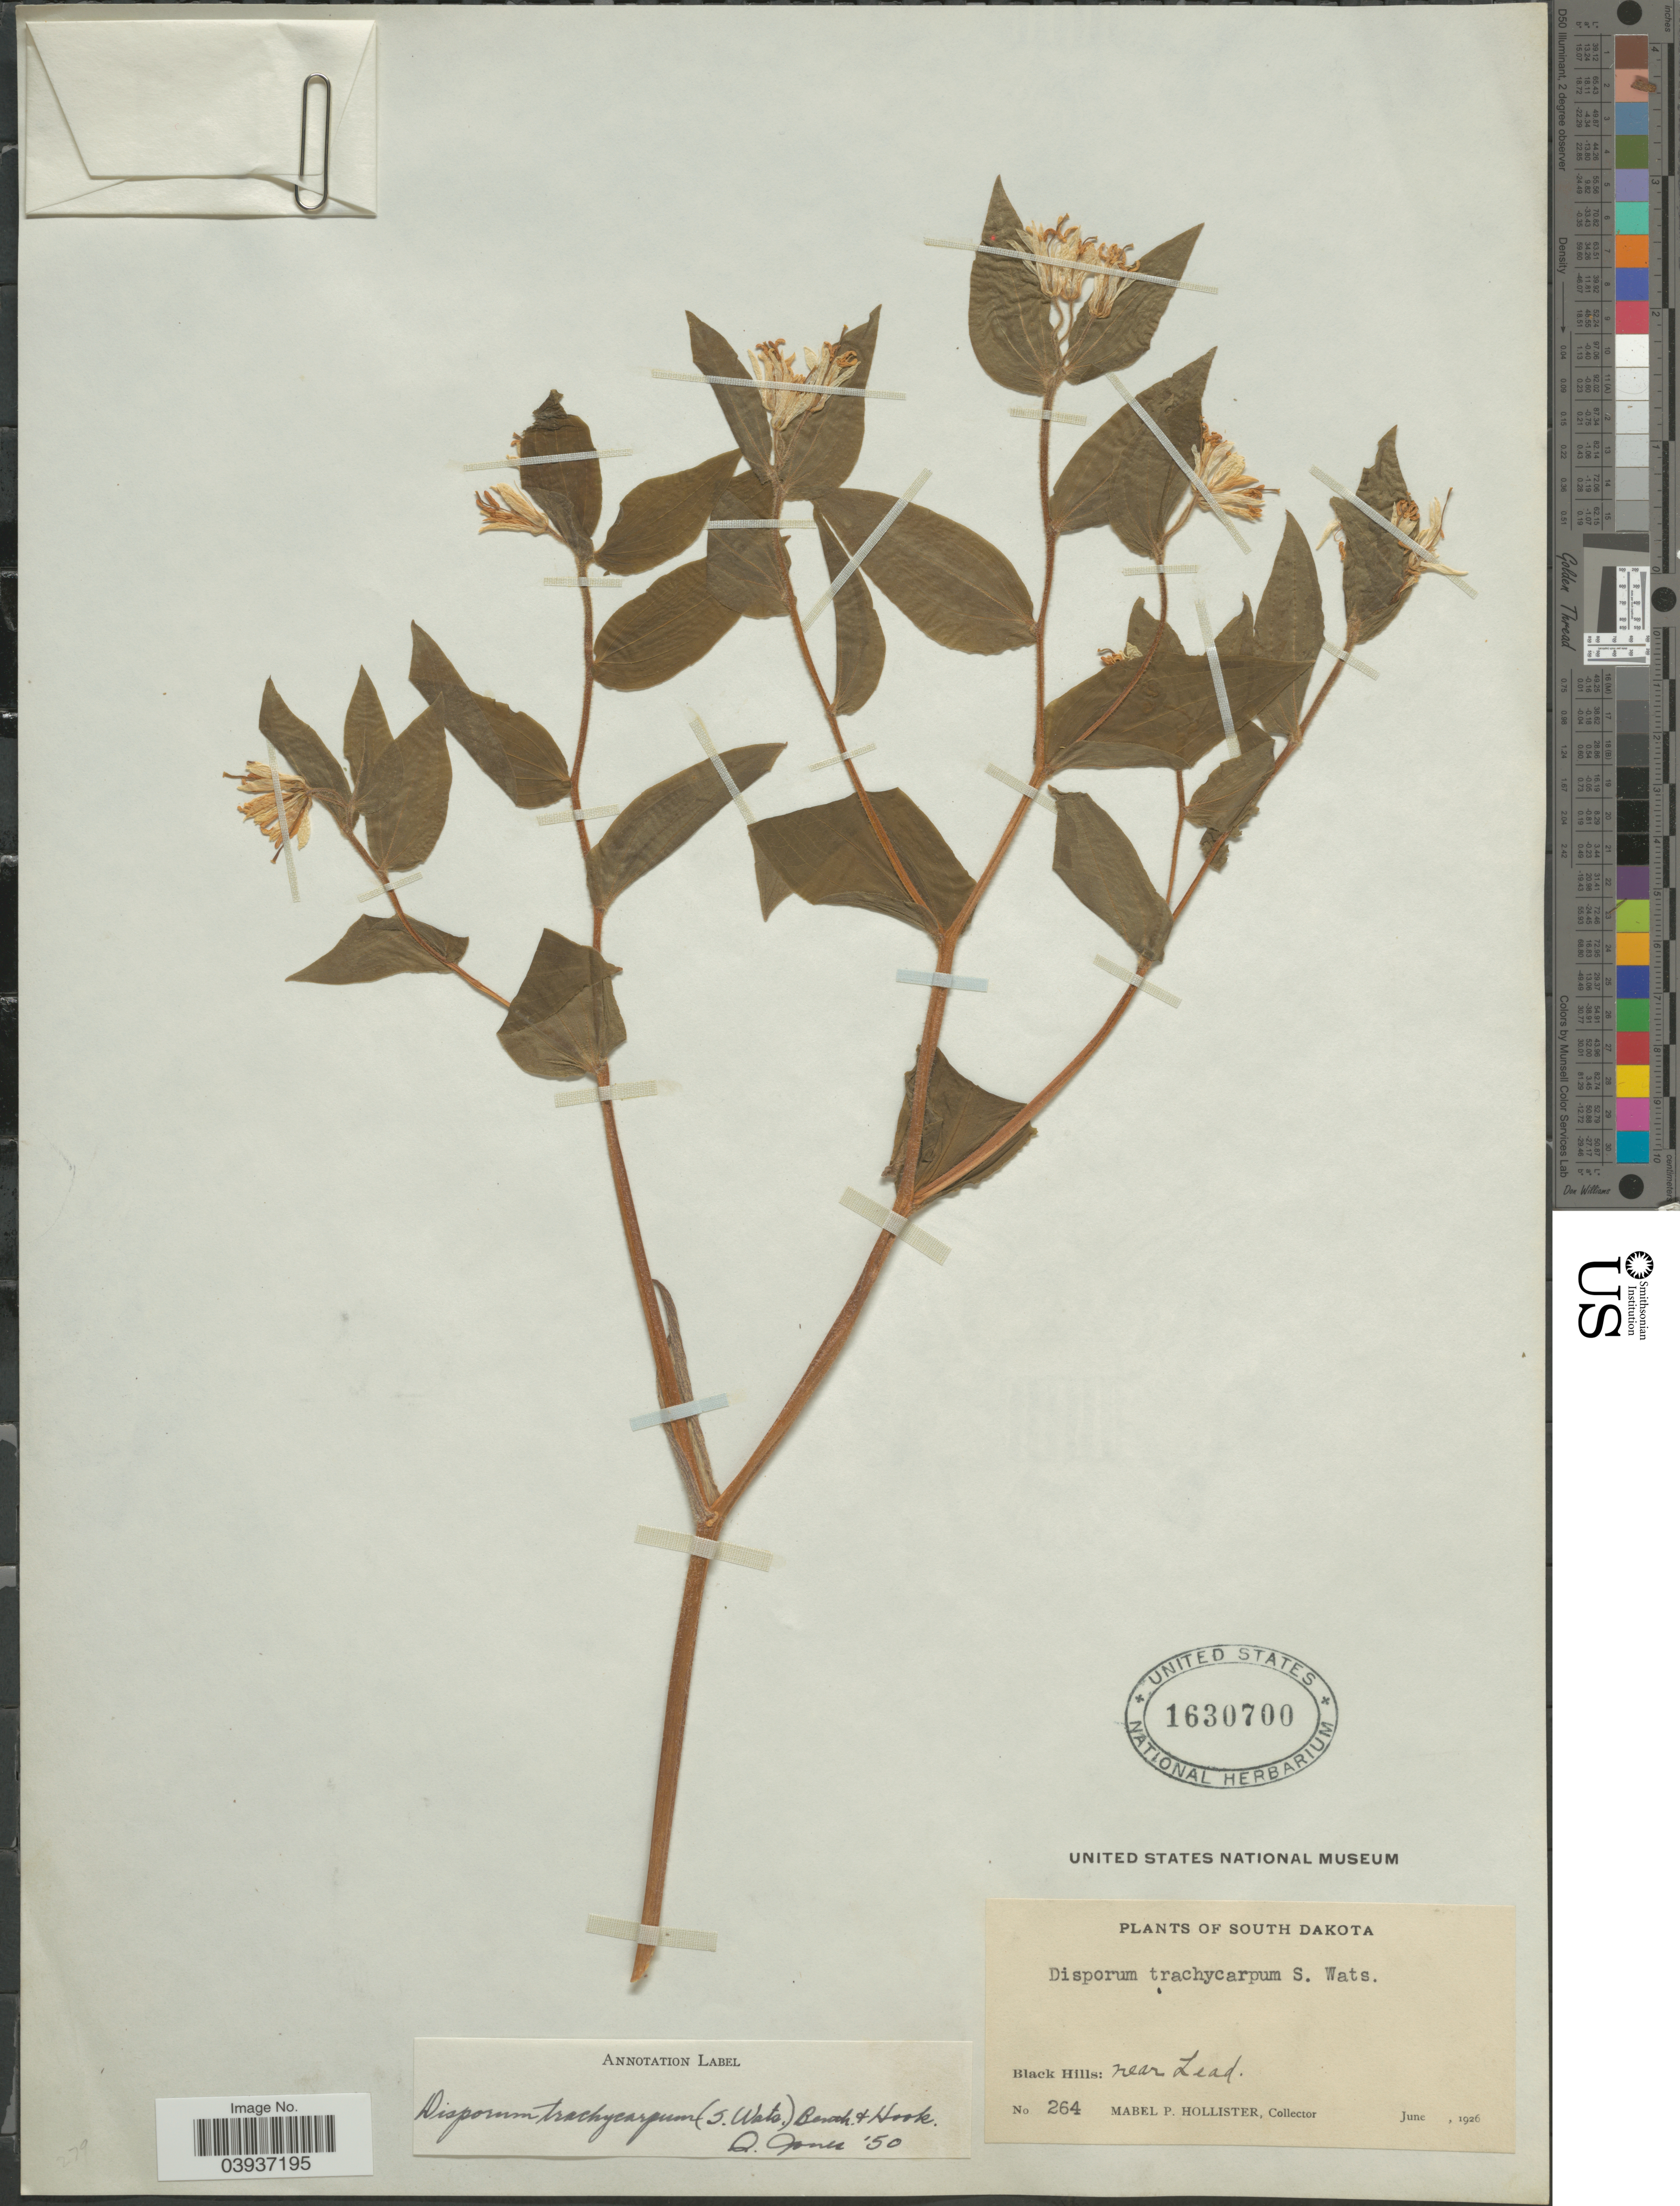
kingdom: Plantae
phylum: Tracheophyta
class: Liliopsida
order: Liliales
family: Colchicaceae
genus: Disporum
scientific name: Disporum trachycarpum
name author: (S. Watson) Benth. & Hook. f.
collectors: M. Hollister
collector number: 264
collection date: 1926-06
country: United States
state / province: South Dakota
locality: Black Hills: near Lead.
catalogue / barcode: US 1630700